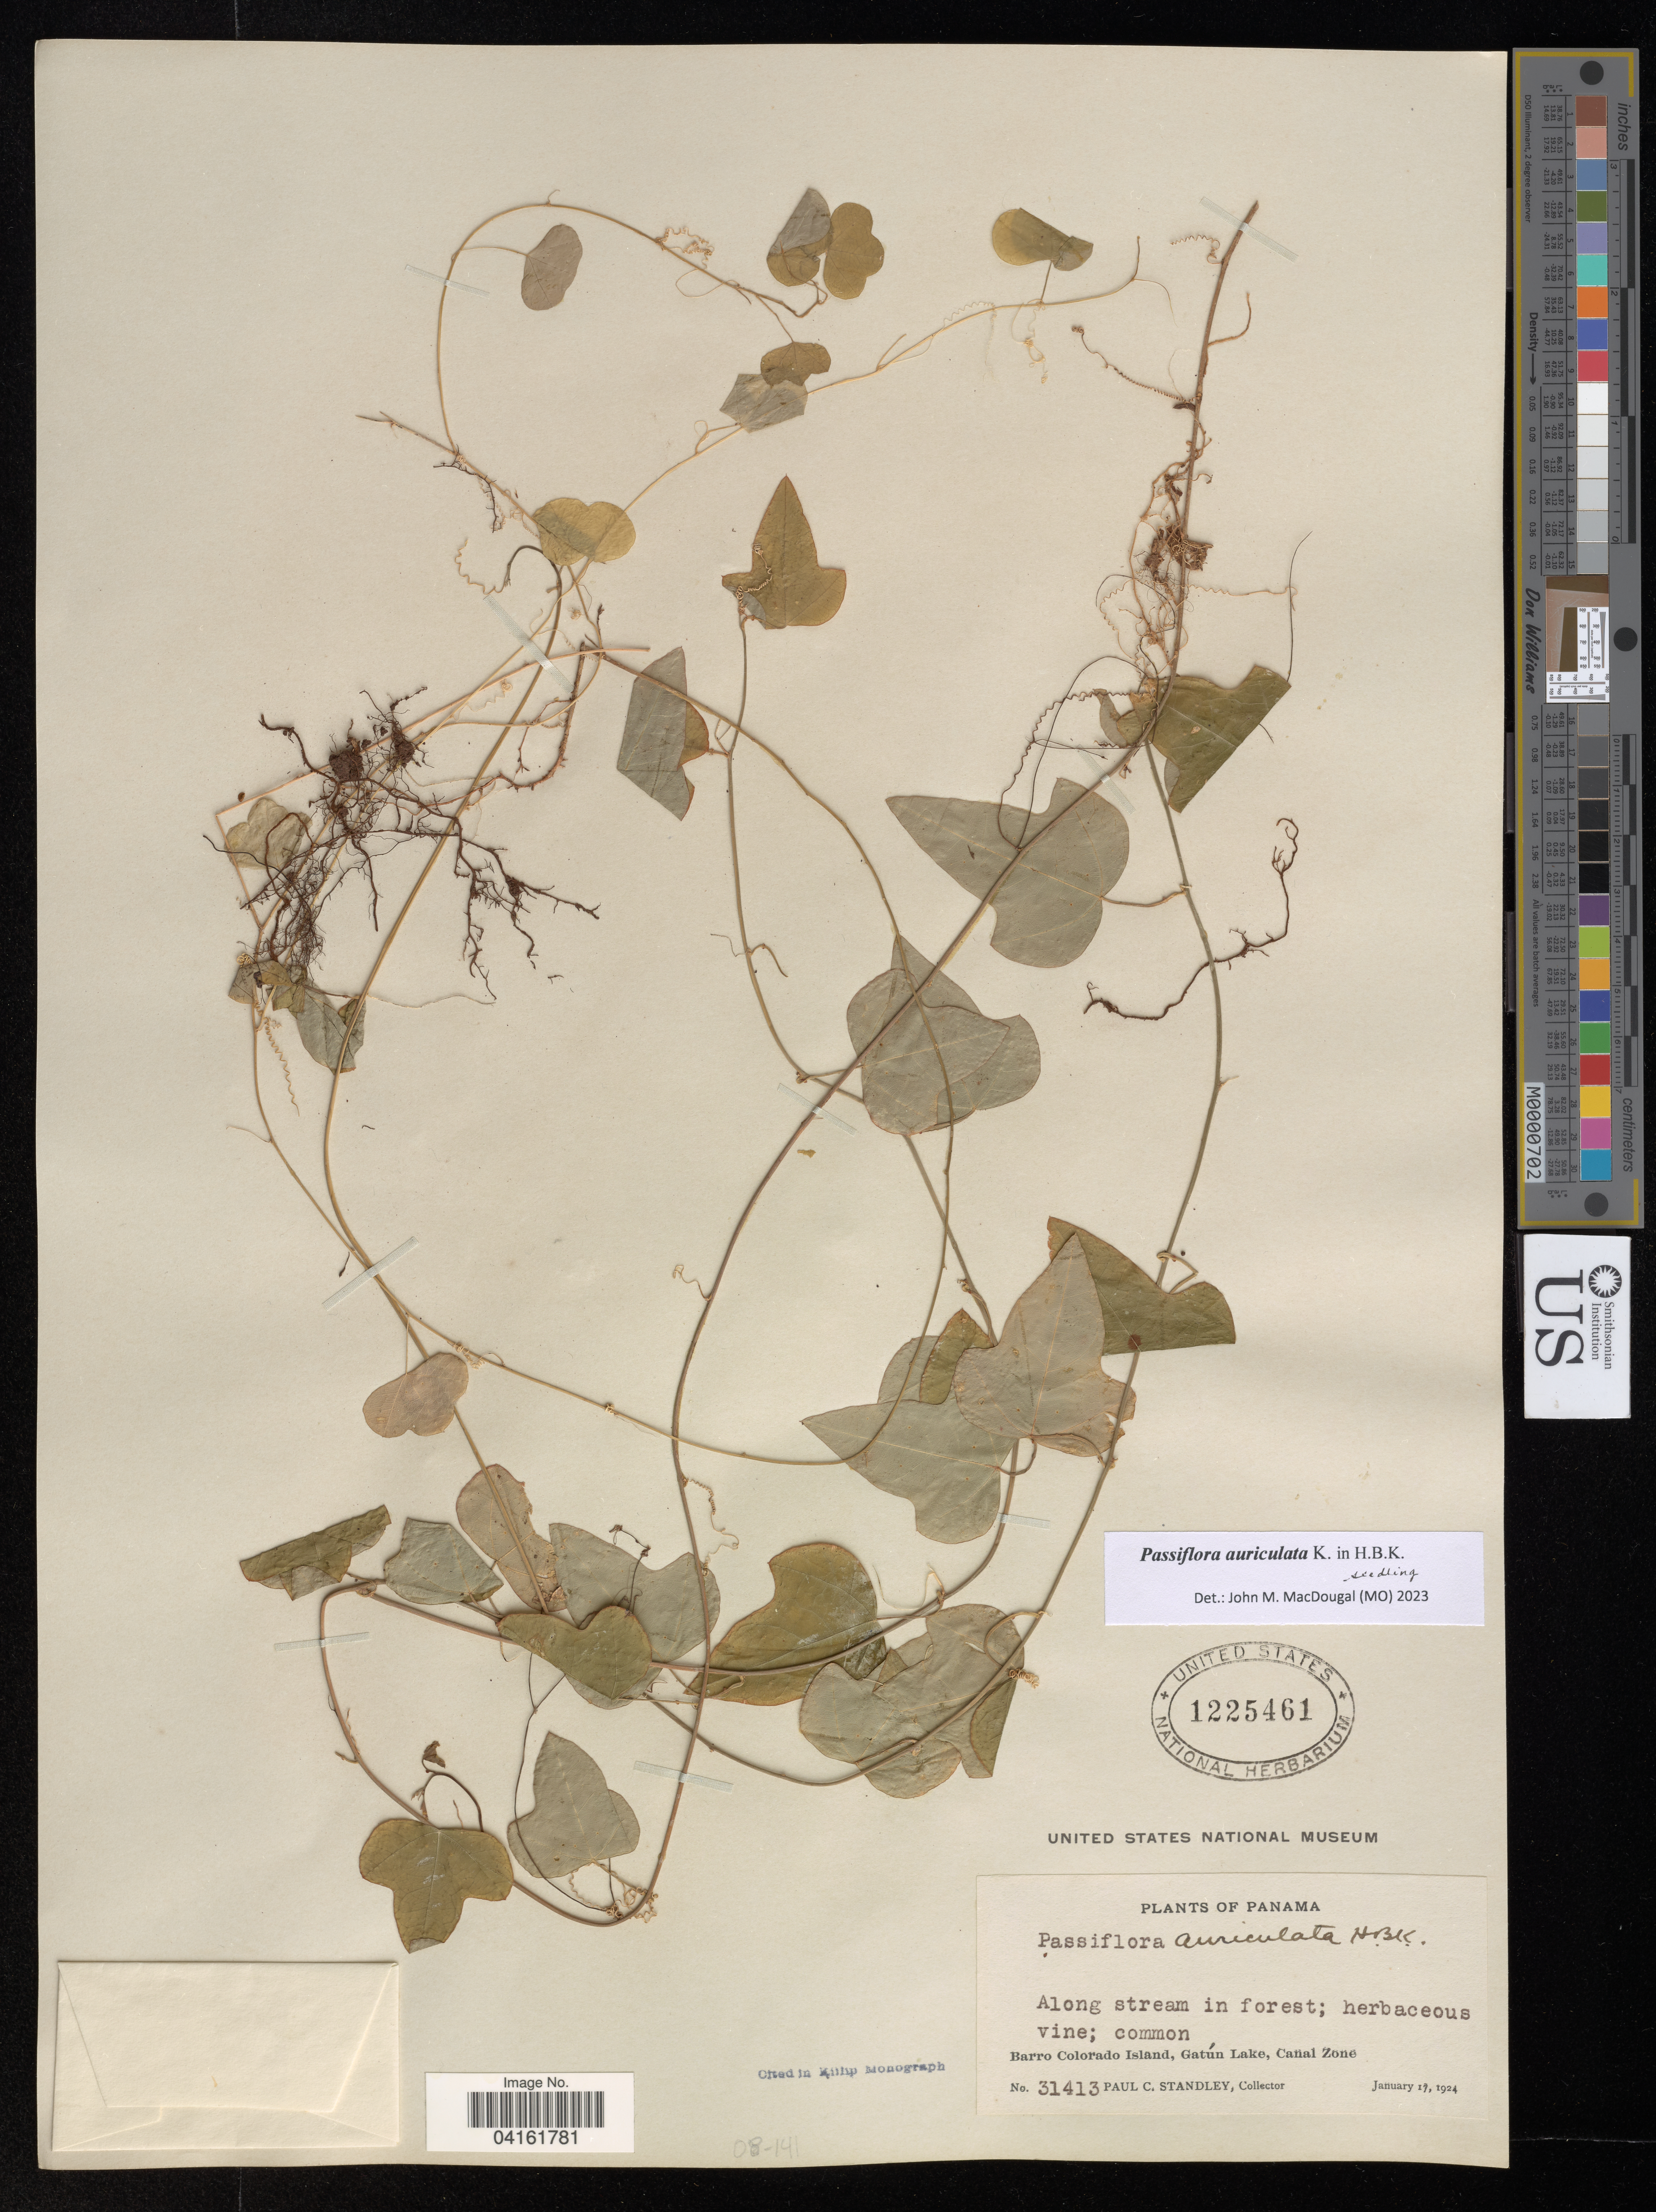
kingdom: Plantae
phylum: Tracheophyta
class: Magnoliopsida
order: Malpighiales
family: Passifloraceae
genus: Passiflora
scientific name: Passiflora auriculata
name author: Kunth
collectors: P. C. Standley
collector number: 31413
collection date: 1924-01-17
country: Panama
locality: Barro Colorado Island, Gatún Lake, Canal Zone.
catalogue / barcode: US 1225461